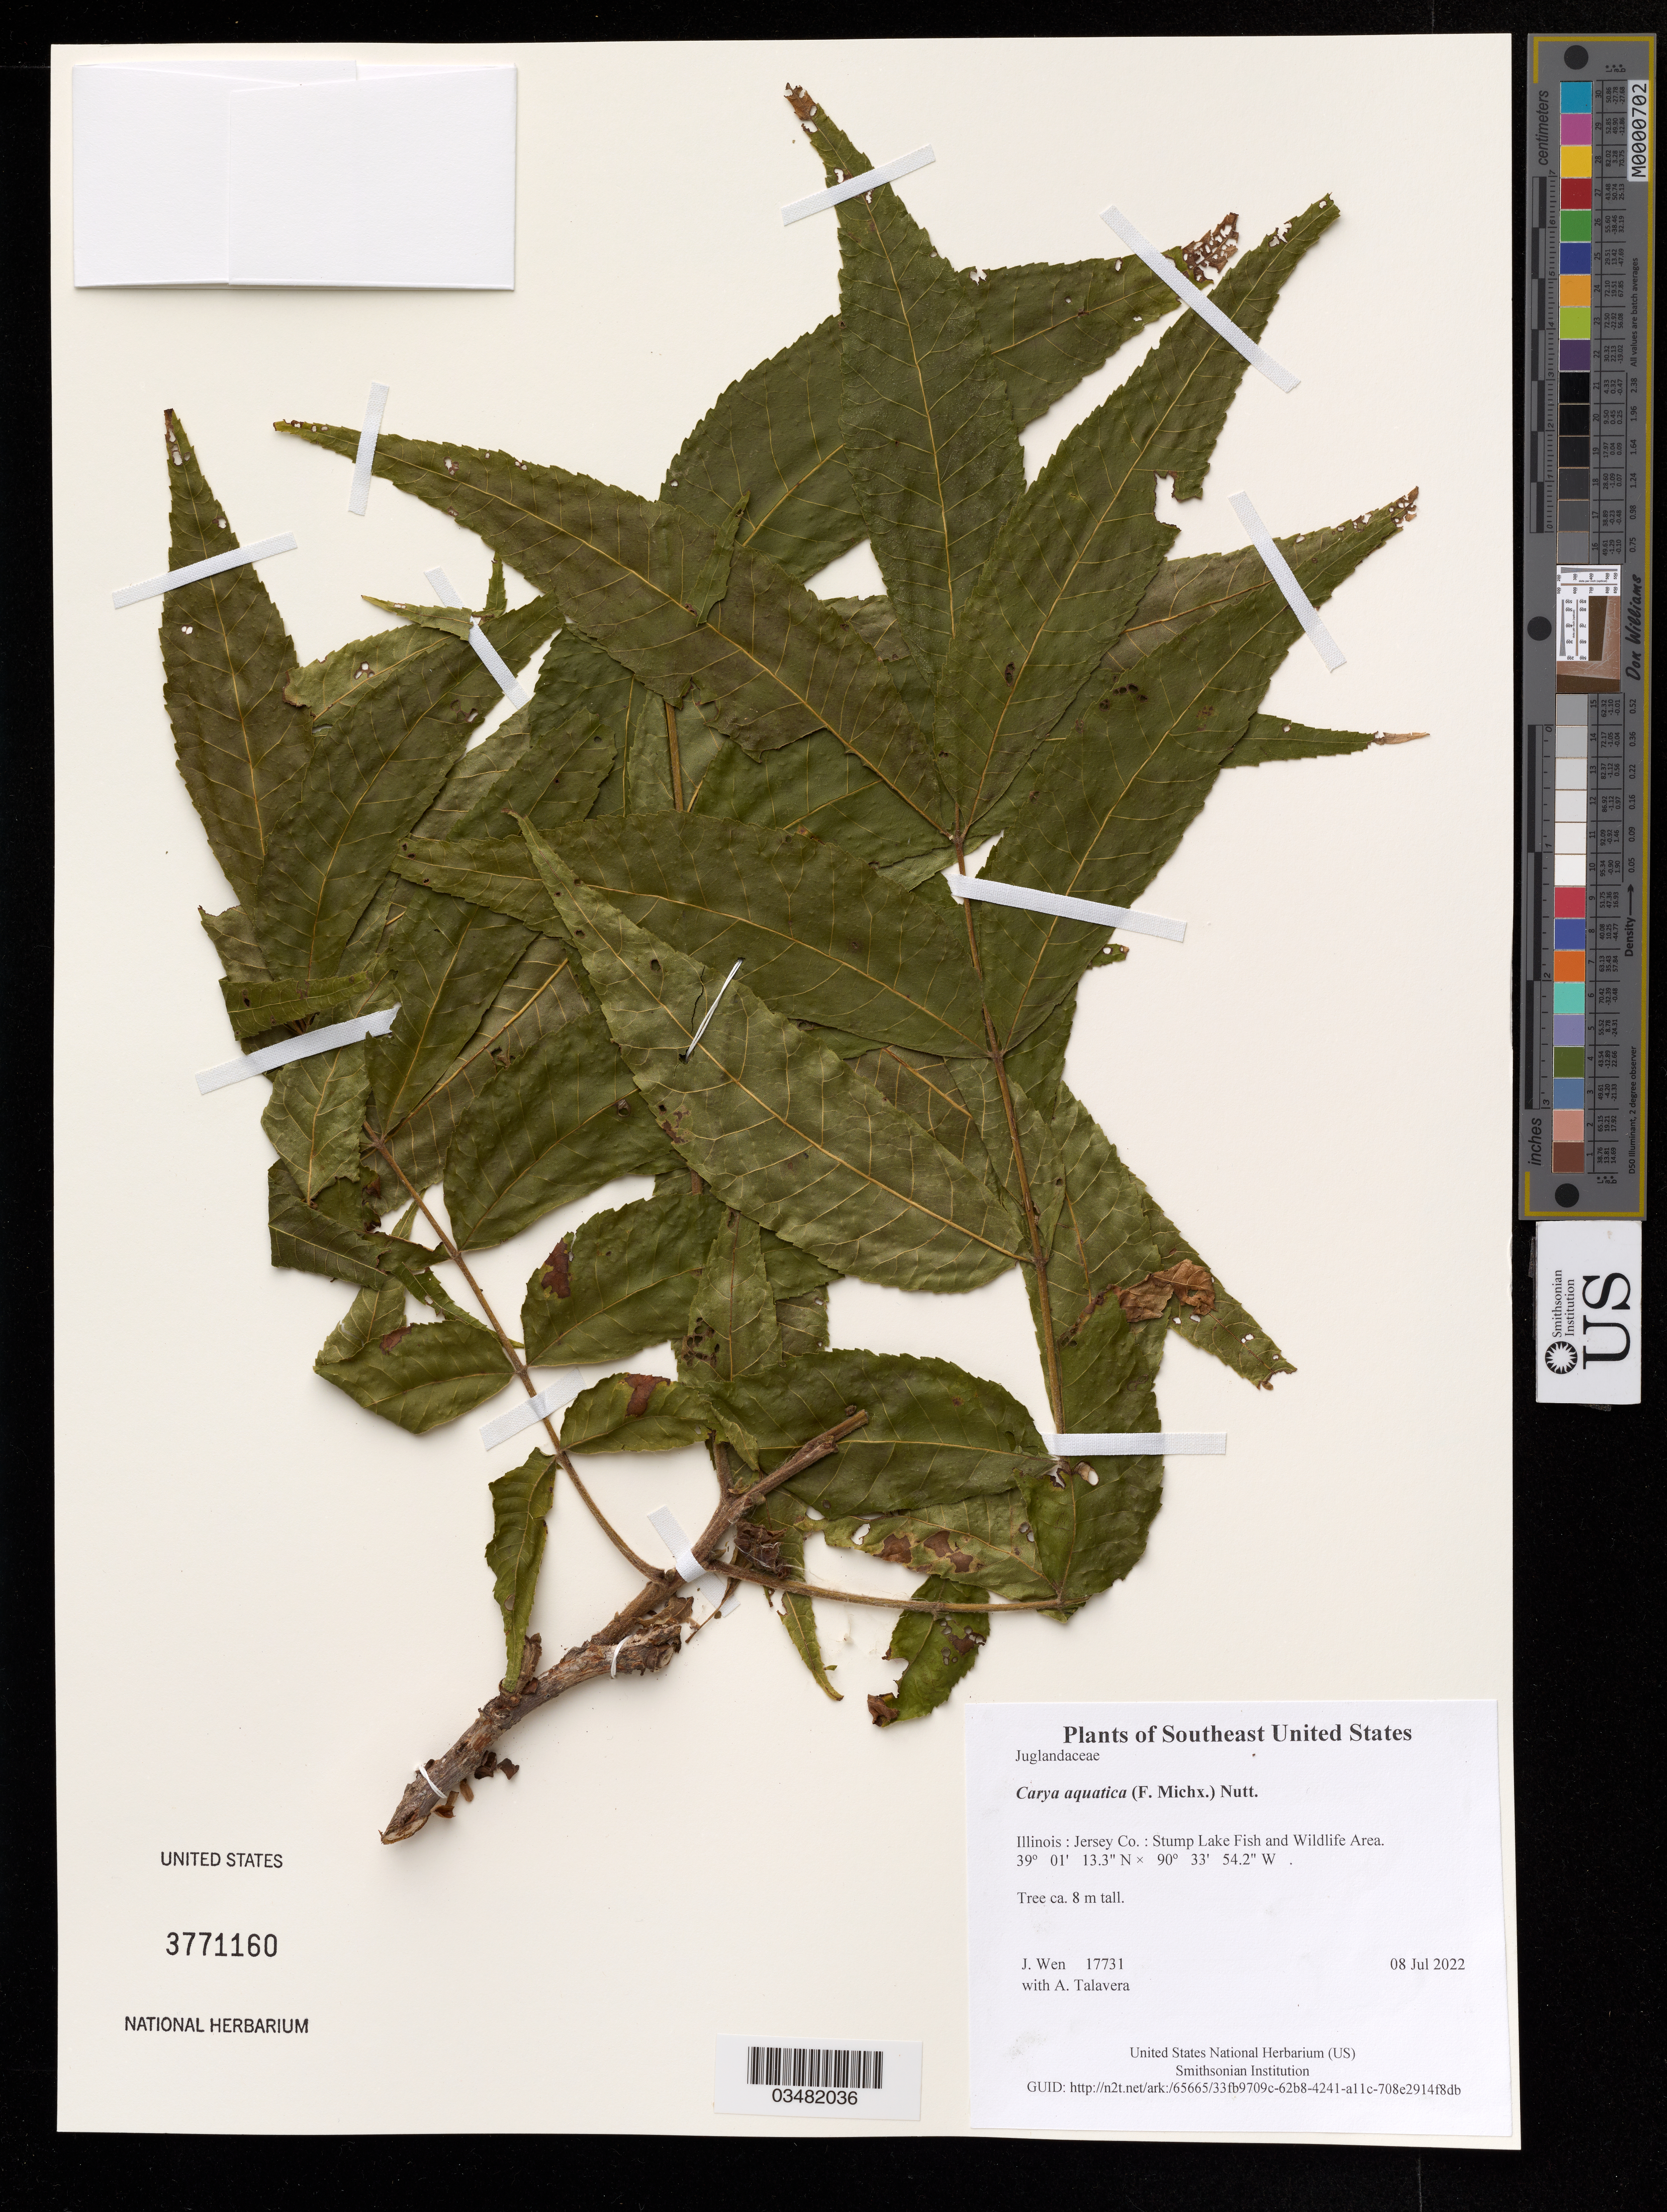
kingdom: Plantae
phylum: Tracheophyta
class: Magnoliopsida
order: Fagales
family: Juglandaceae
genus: Carya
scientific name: Carya aquatica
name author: (F. Michx.) Nutt.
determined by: Wen, Jun, (BOT), Smithsonian Institution - National Museum of Natural History (UNITED STATES)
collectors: J. Wen & A. Talavera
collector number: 17731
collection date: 2022-07-08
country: United States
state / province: Illinois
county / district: Jersey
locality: Stump Lake Fish and Wildlife Area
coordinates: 39 01.222 N, 90 33.904 W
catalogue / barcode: US 3771160